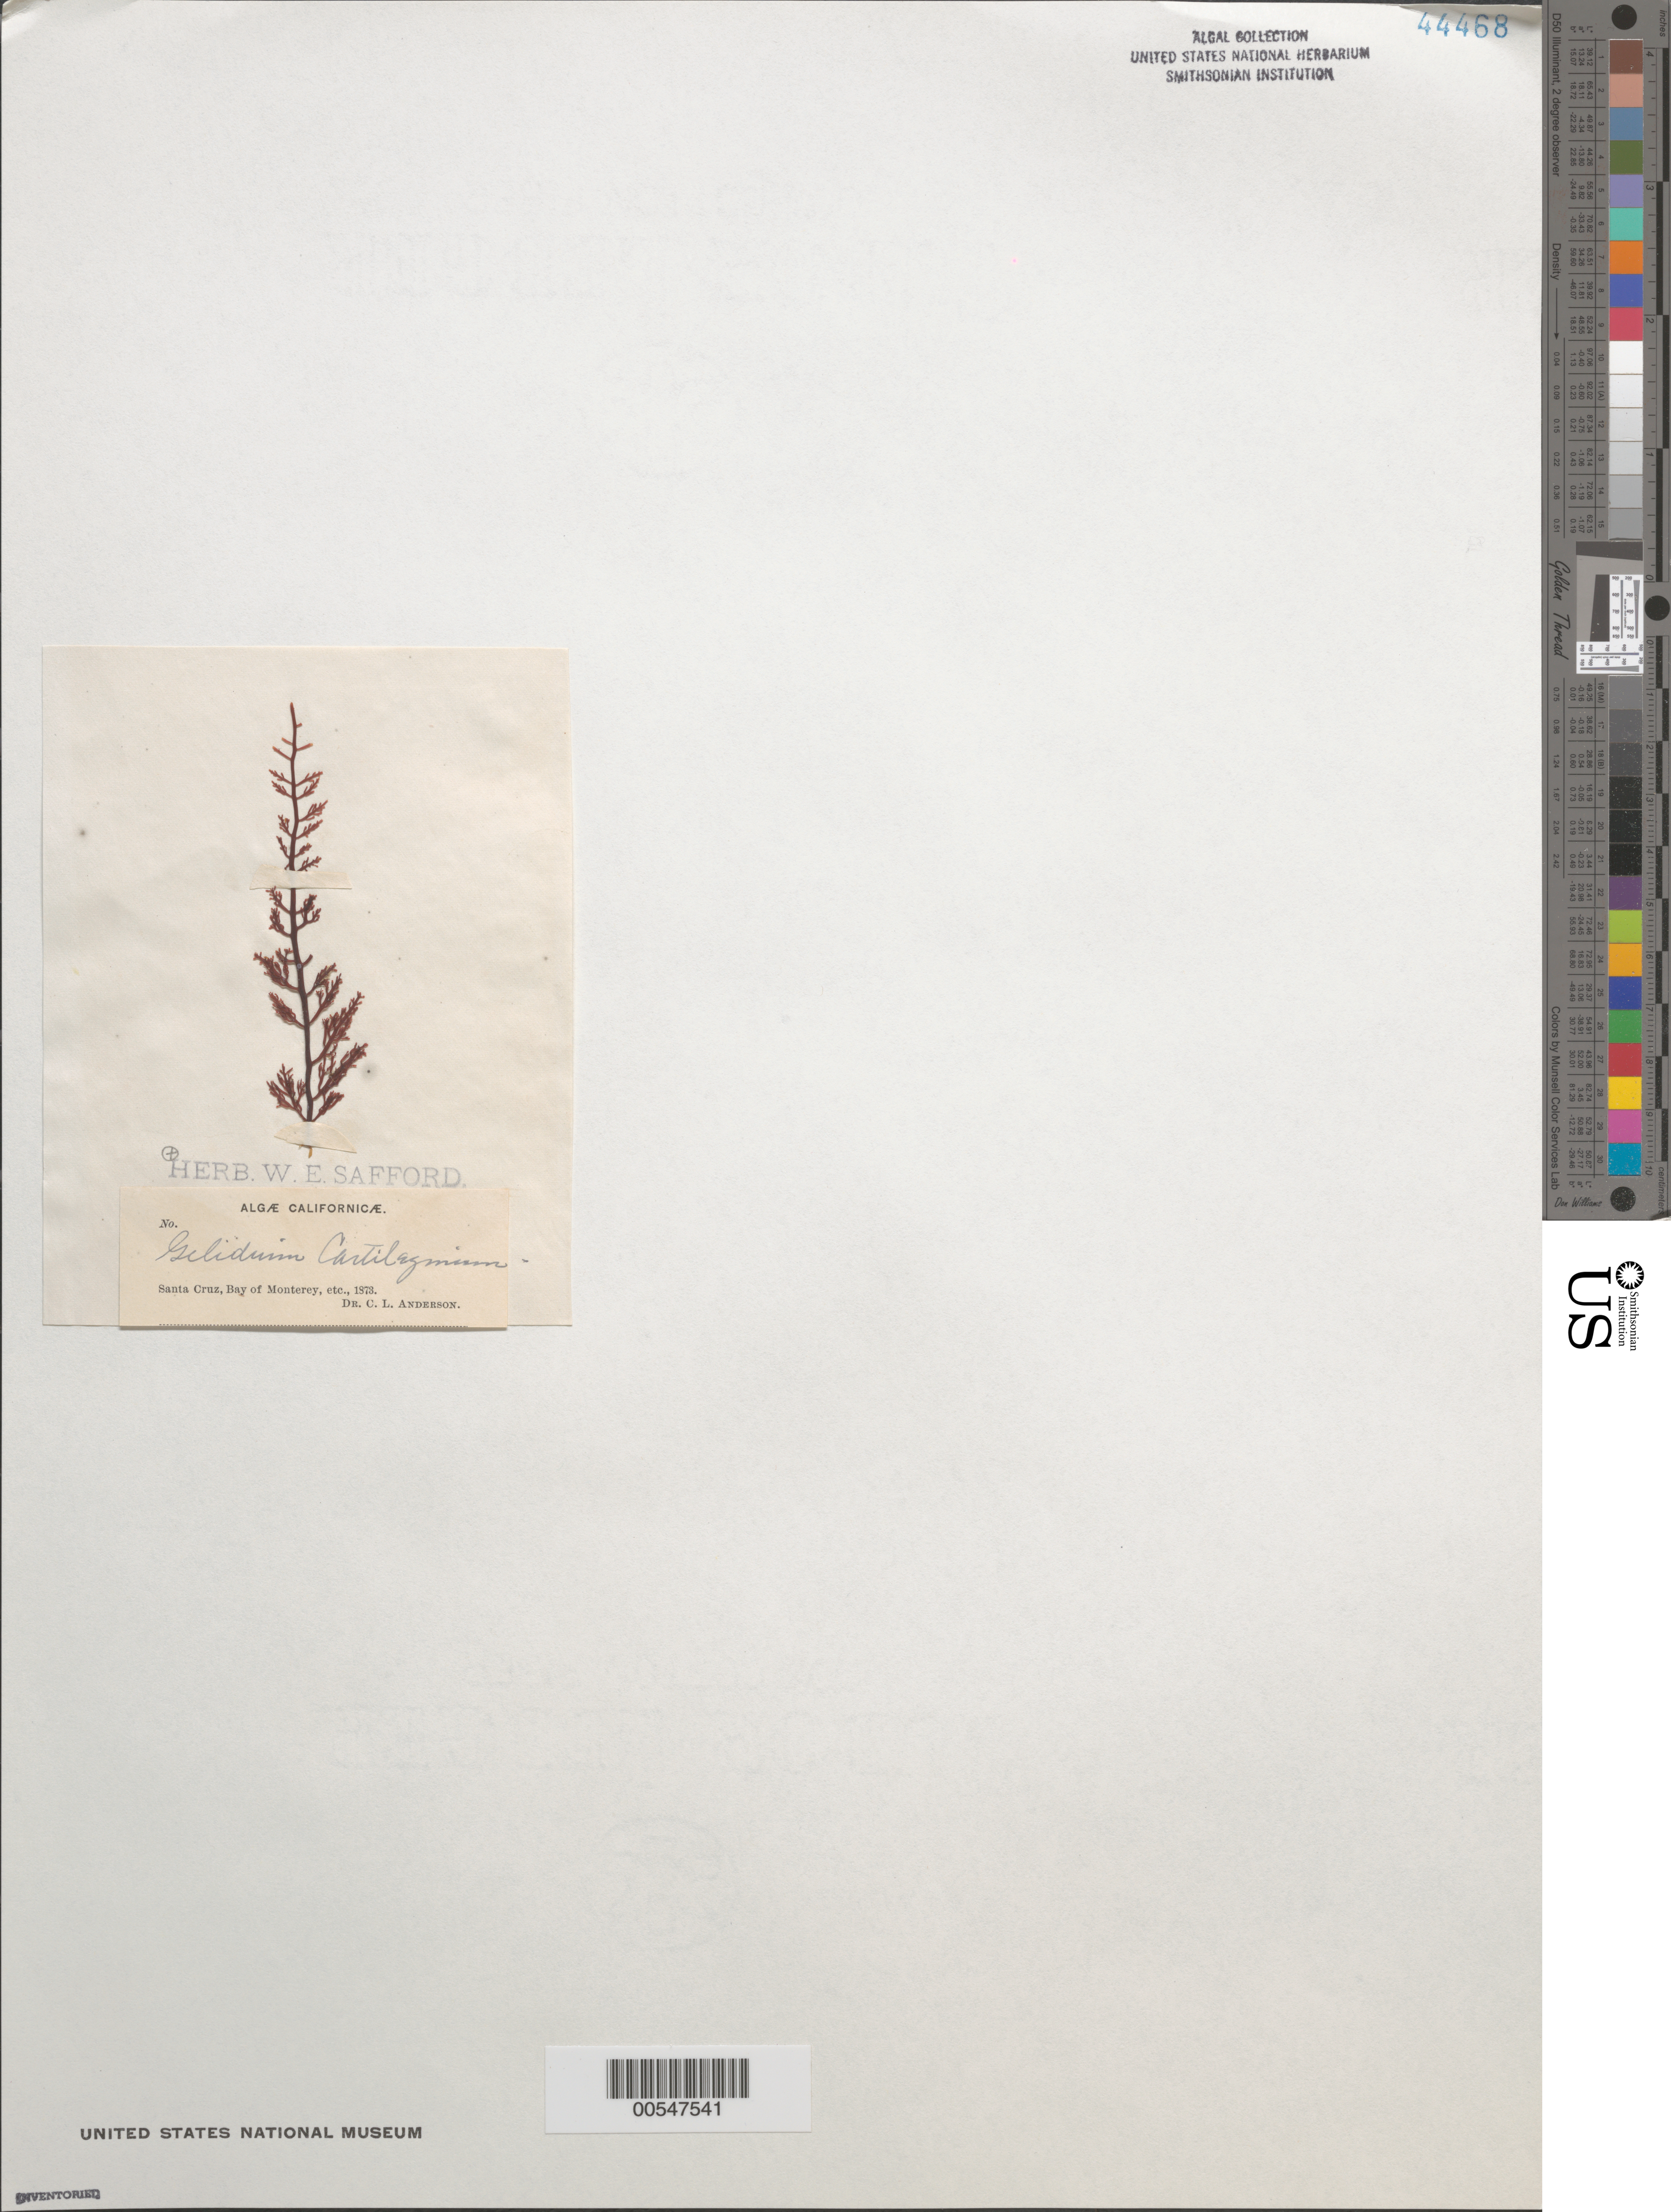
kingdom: Plantae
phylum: Rhodophyta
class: Florideophyceae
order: Plocamiales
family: Plocamiaceae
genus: Plocamium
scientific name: Plocamium cartilagineum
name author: (L.) P.S. Dixon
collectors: C. L. Anderson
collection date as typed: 1873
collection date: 1873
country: United States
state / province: California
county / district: Santa Cruz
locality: Santa Cruz, Monterey Bay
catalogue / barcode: US 44468